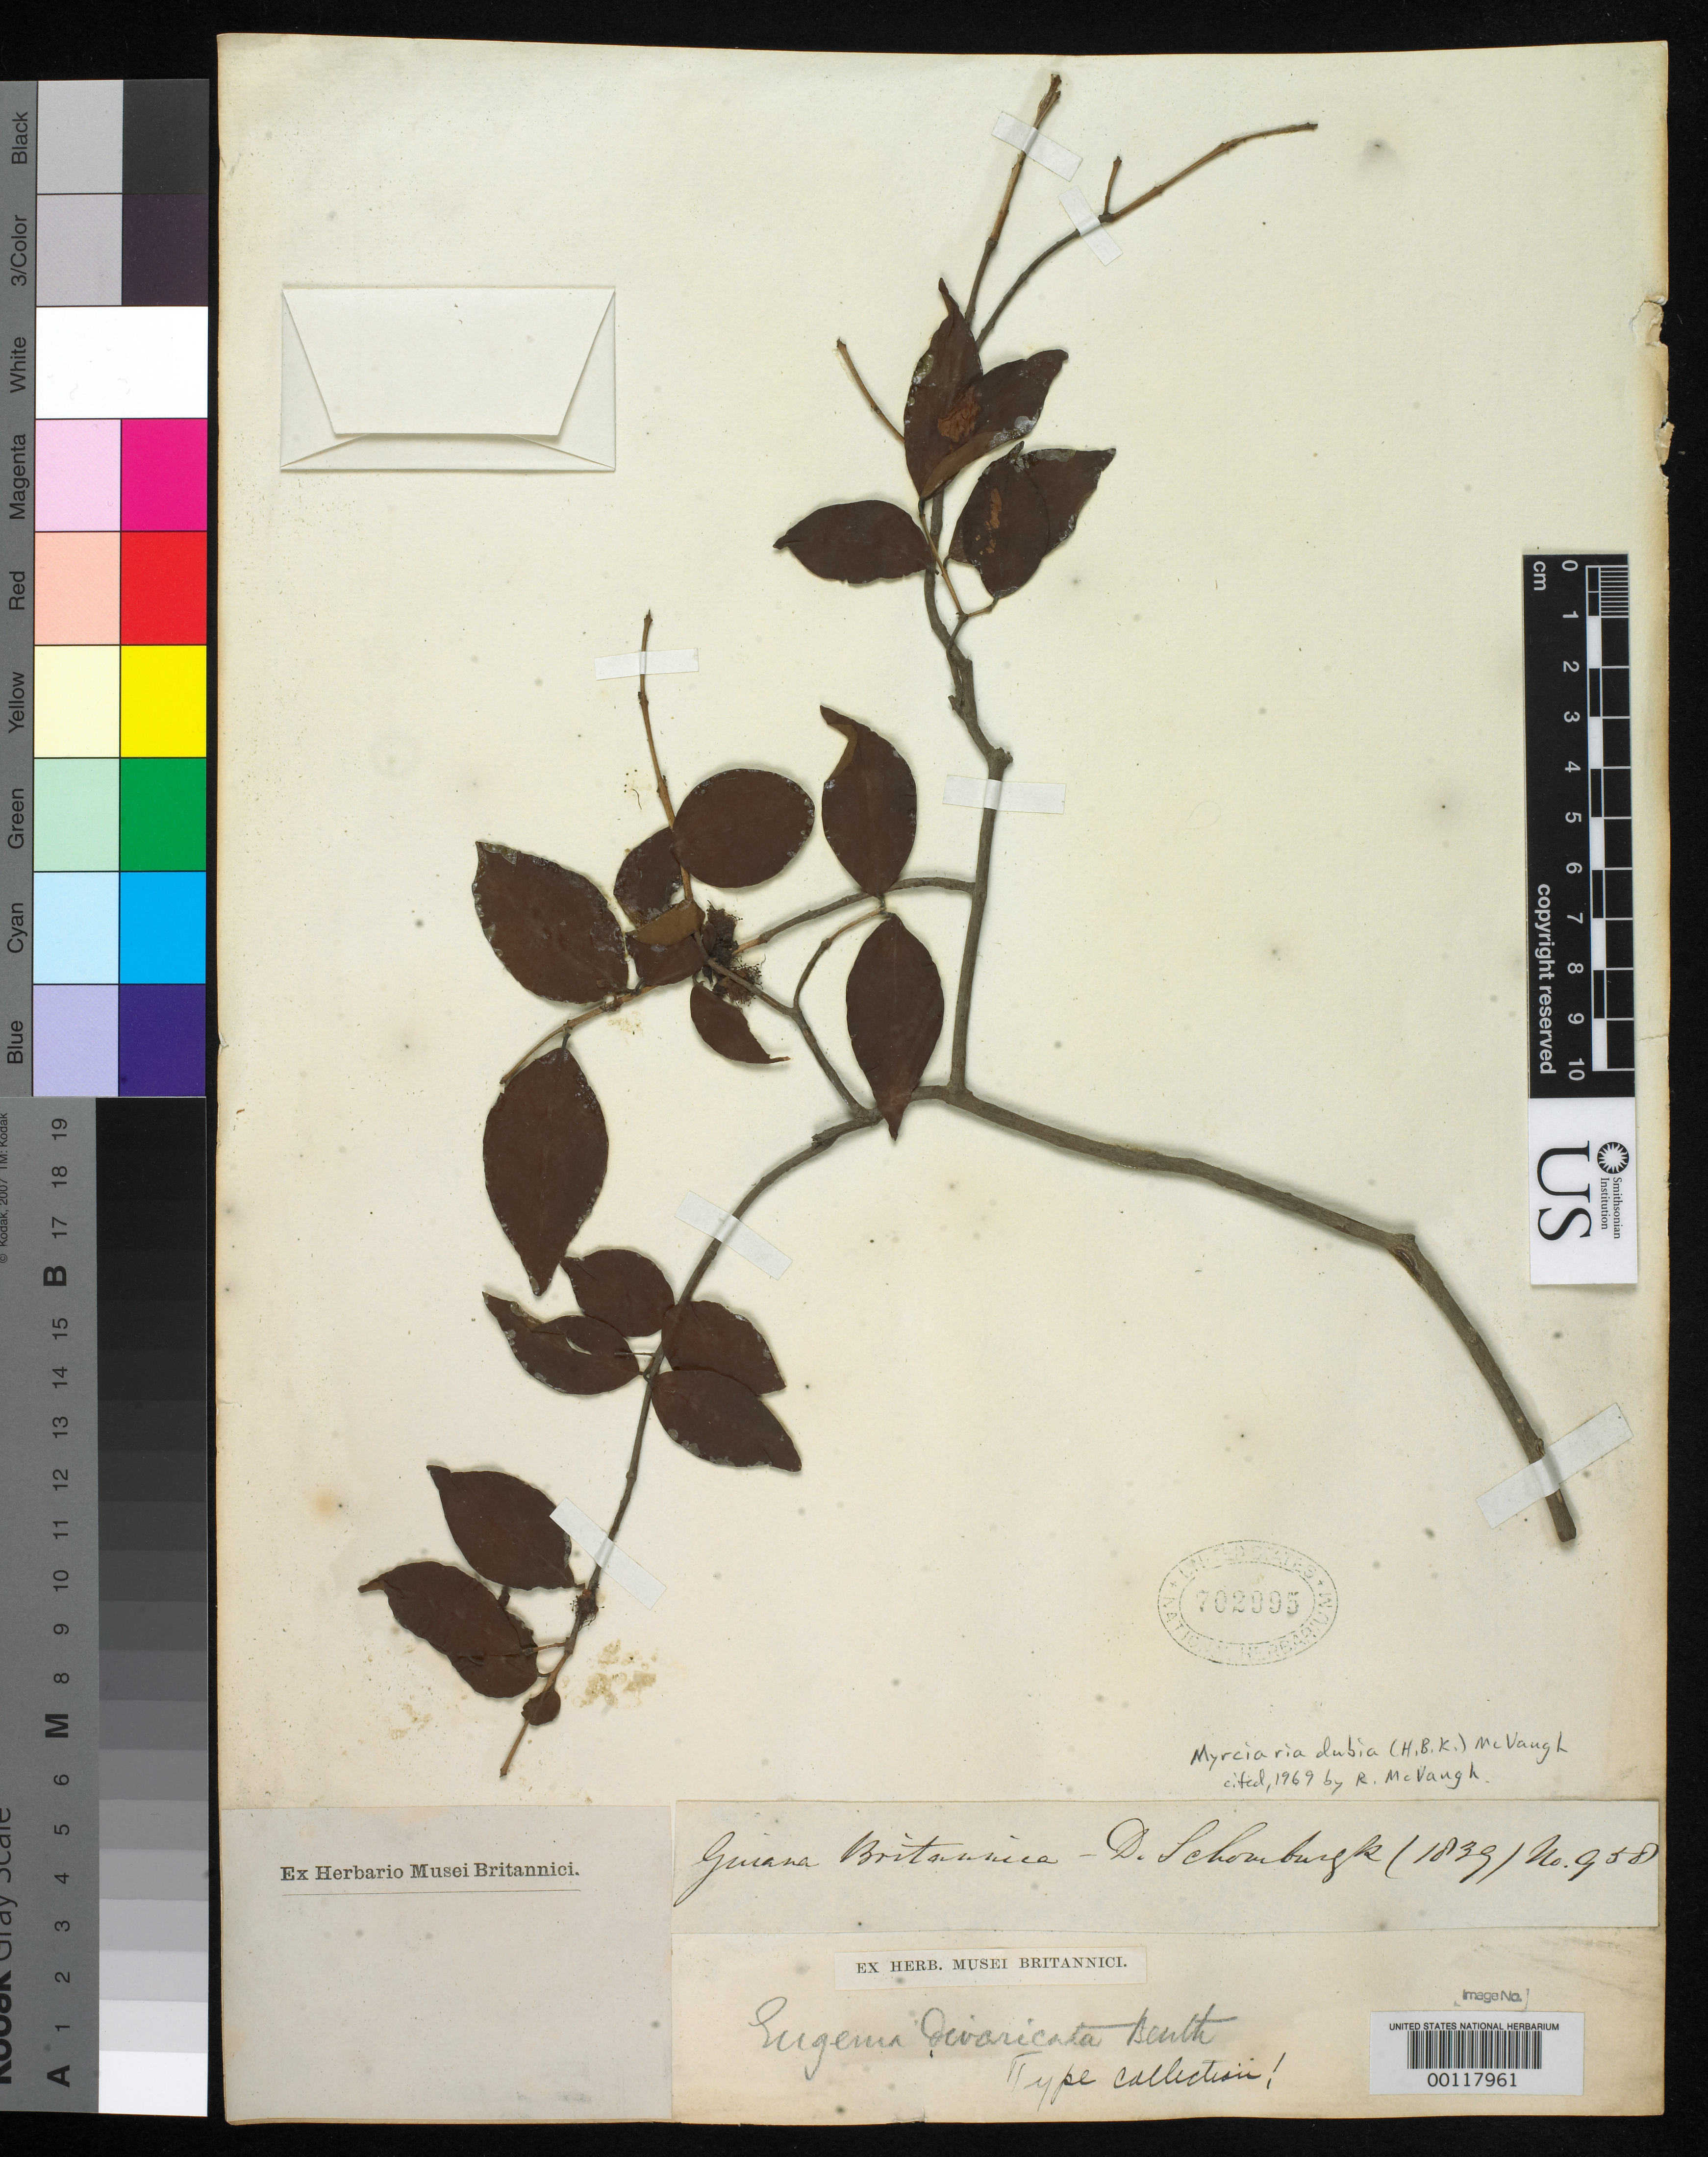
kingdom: Plantae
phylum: Tracheophyta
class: Magnoliopsida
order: Myrtales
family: Myrtaceae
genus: Eugenia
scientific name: Eugenia divaricata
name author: Benth.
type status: Isotype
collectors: M. R. Schomburgk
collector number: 958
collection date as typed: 1839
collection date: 1839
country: Guyana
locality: Rio Negro.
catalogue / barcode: US 702995